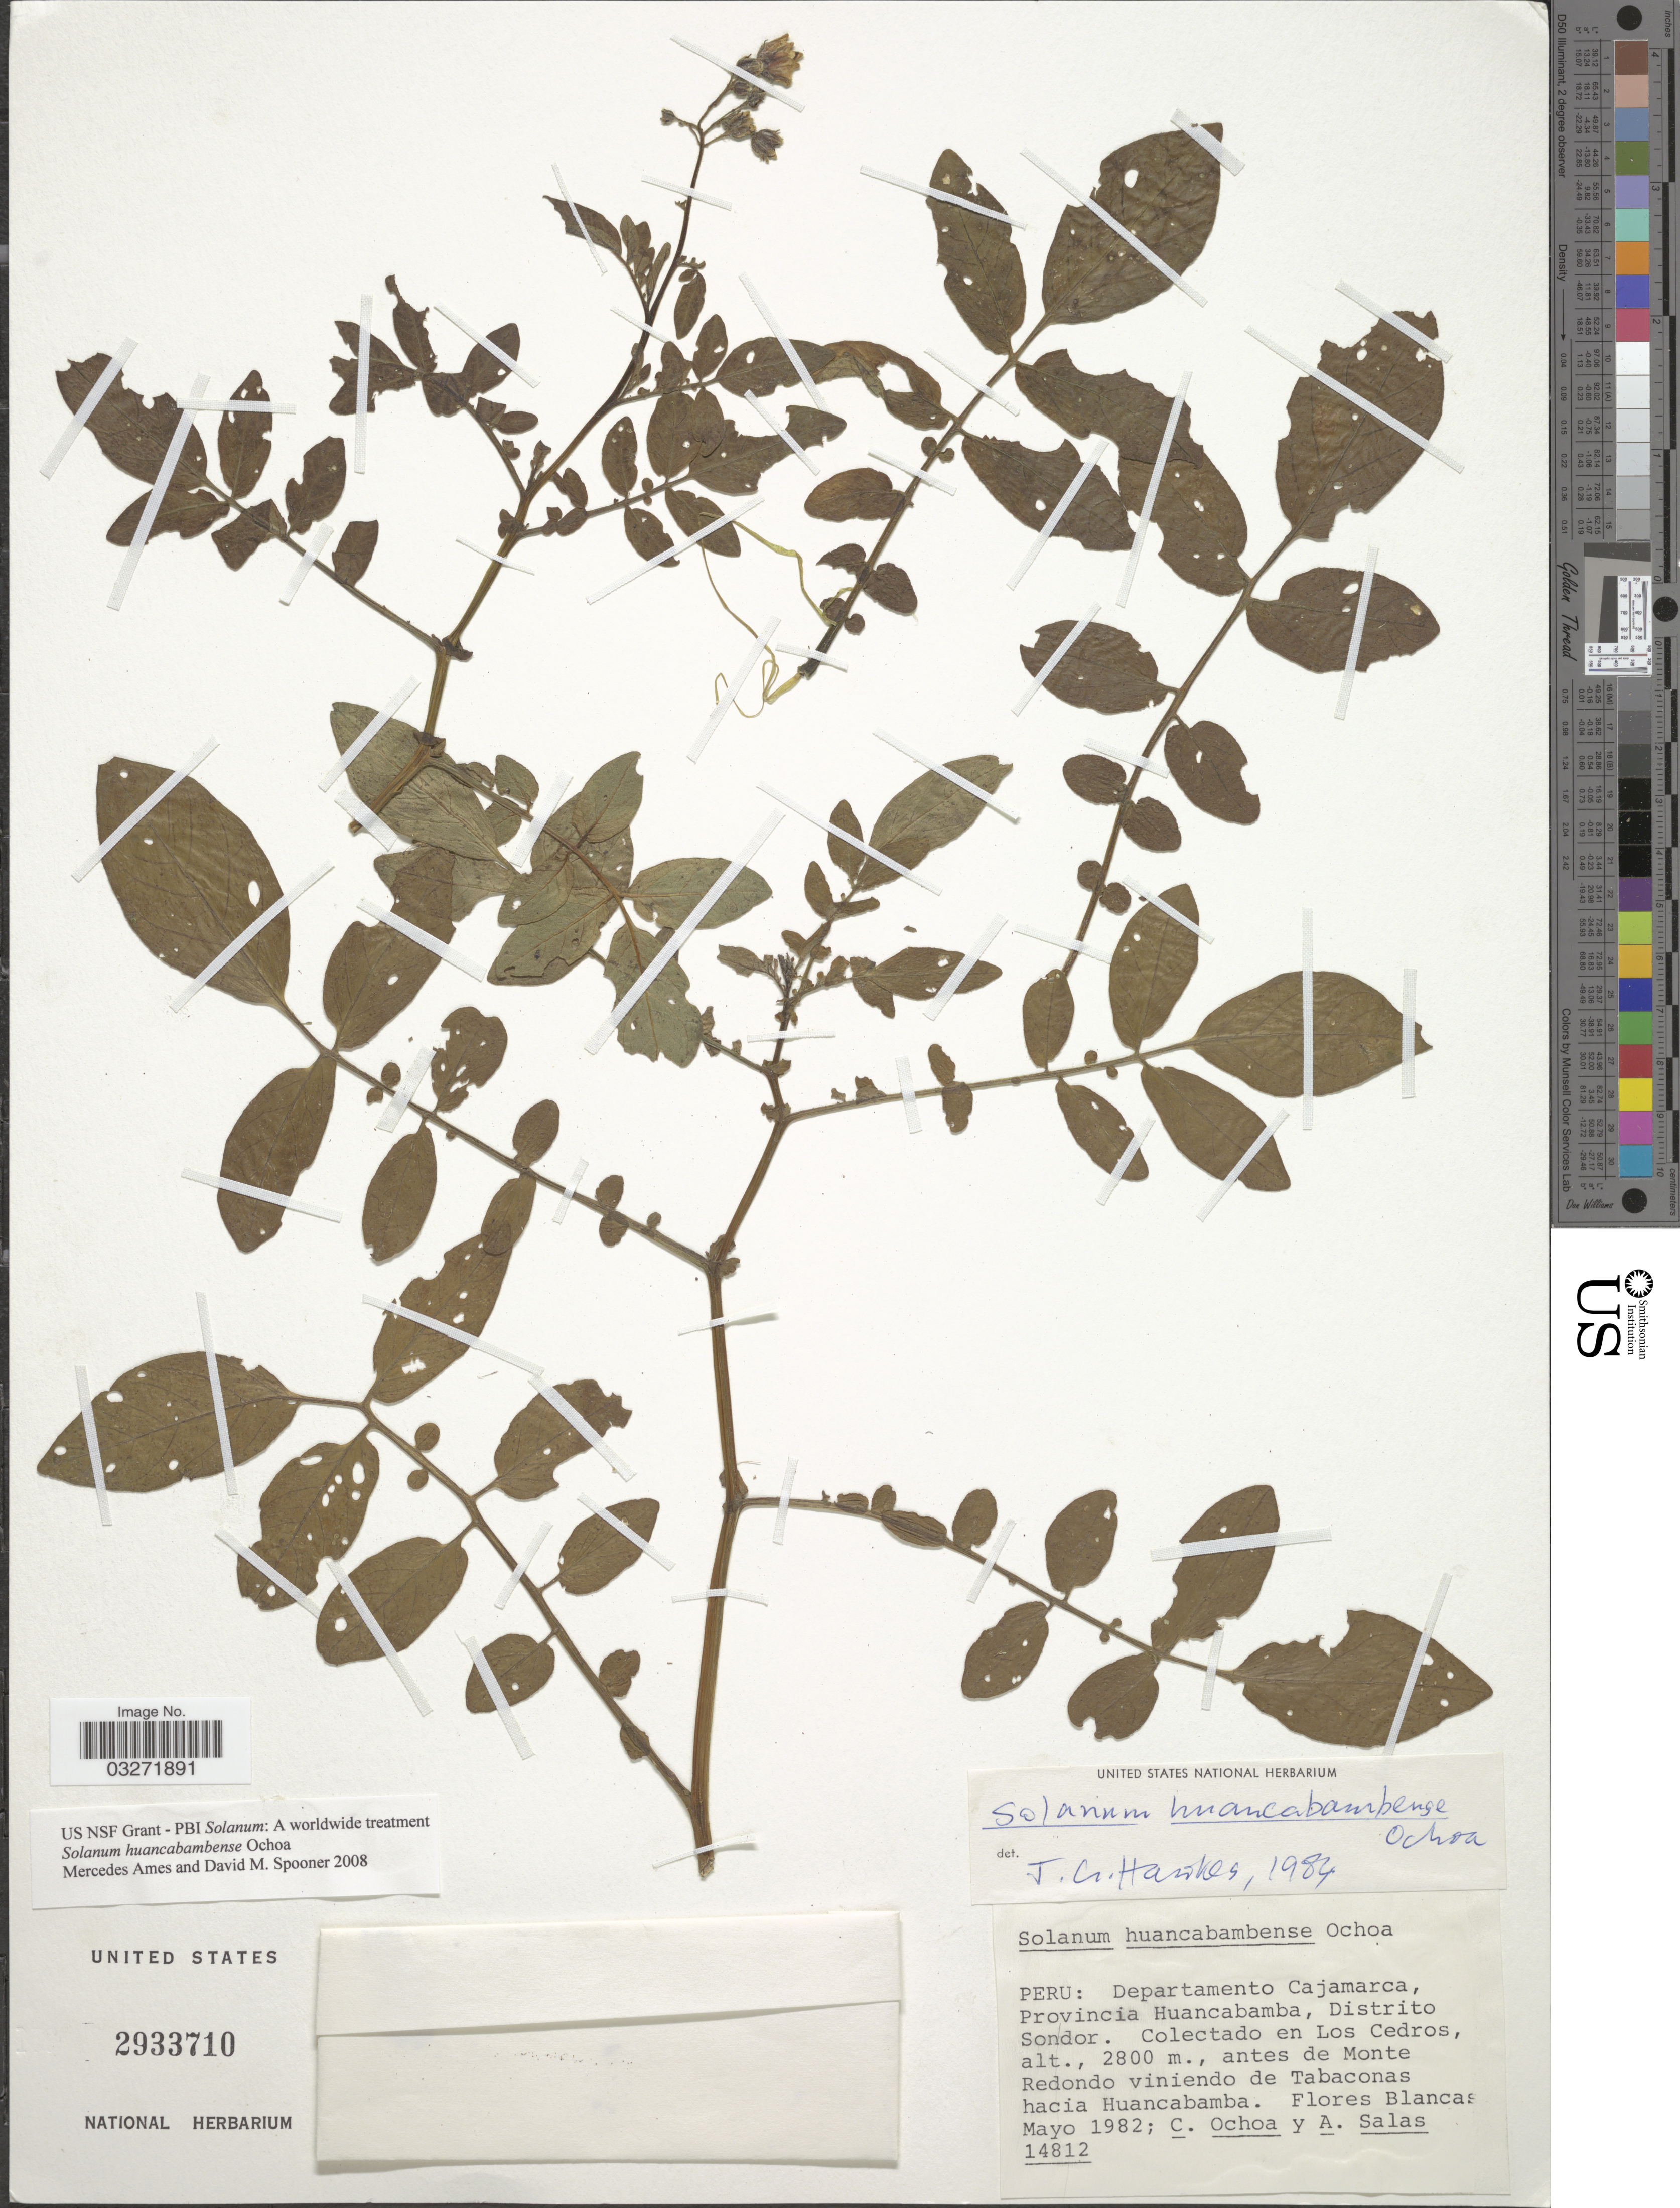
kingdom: Plantae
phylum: Tracheophyta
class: Magnoliopsida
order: Solanales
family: Solanaceae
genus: Solanum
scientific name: Solanum huancabambense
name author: Ochoa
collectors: C. Ochoa & A. Salas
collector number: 14812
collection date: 1982-05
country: Peru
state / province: Cajamarca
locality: Departamento Cajamarca, Provincia Huancabamba, Distrito Sondor. Colectado en Los Cedroa, antes de Monte Redondo viniendo de Tabaconas hacia Huancabamba.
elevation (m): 2800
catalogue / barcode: US 2933710